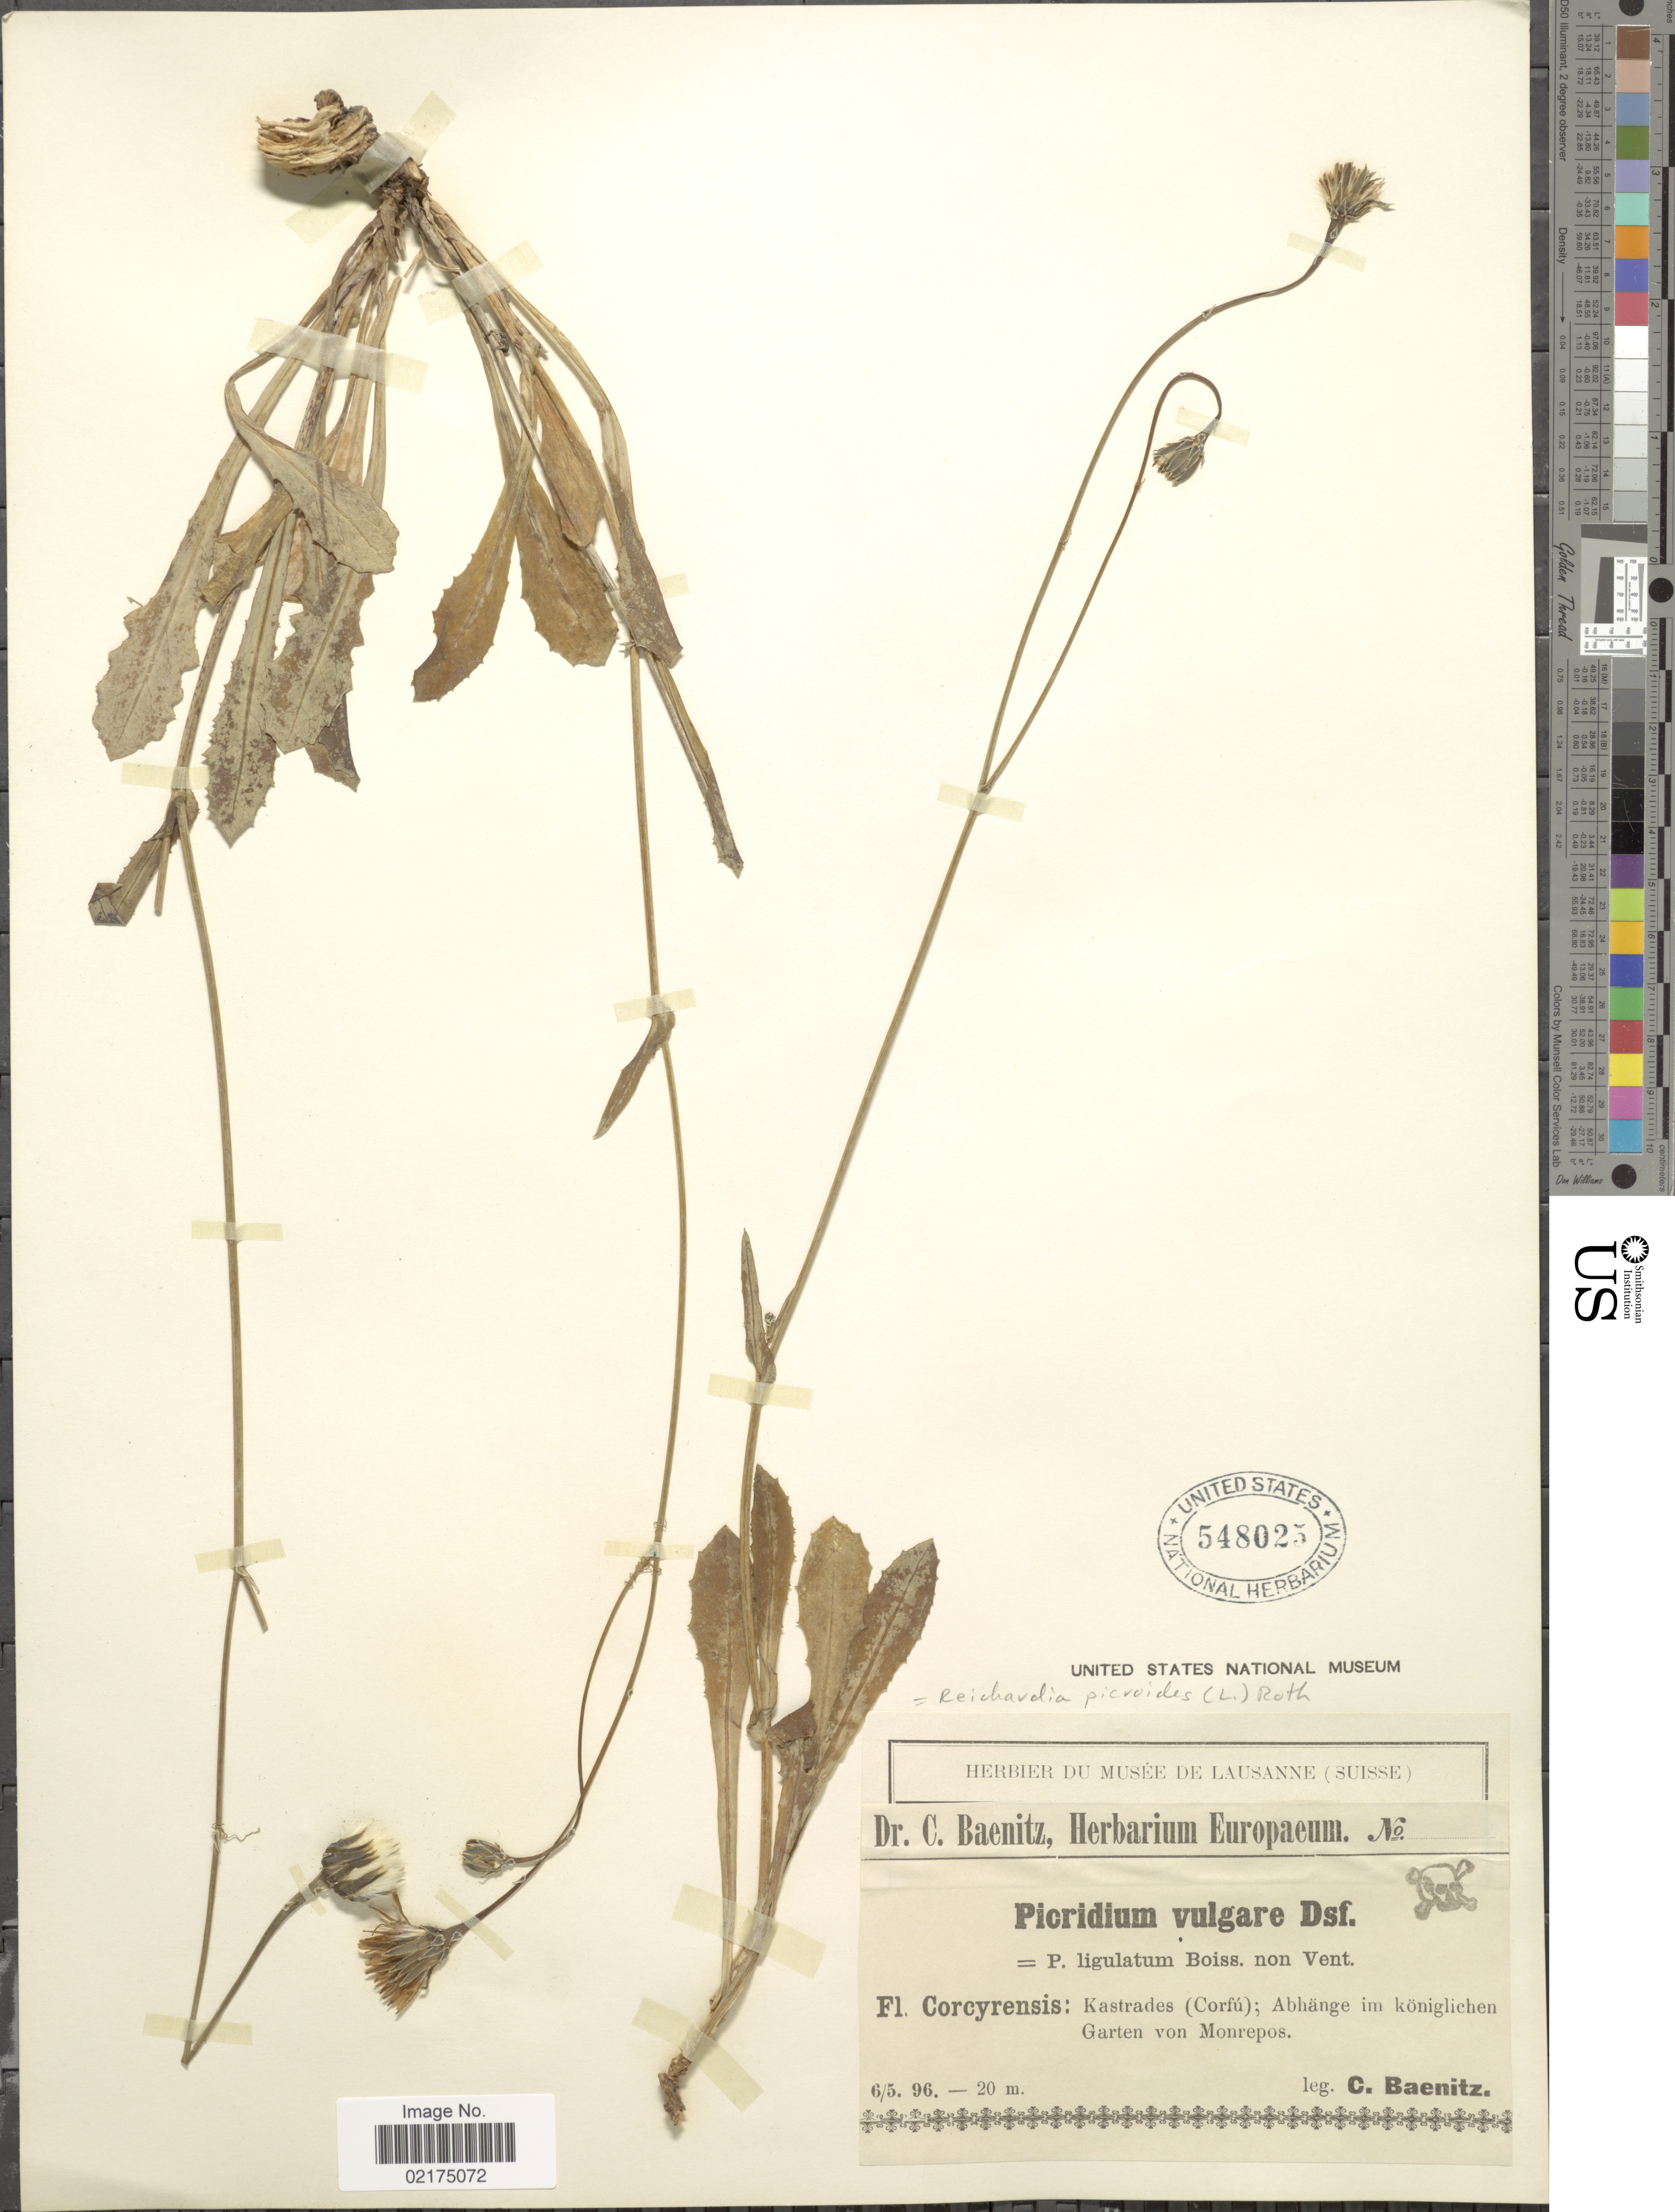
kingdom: Plantae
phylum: Tracheophyta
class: Magnoliopsida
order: Asterales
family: Asteraceae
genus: Reichardia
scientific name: Reichardia picroides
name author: (L.) Roth.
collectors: C. G. Baenitz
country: Greece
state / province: Ionian Islands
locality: Corcyrensis: Kastrades (Corfu); Abhange im koniglichen Garten von Monrepos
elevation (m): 20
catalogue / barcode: US 548025